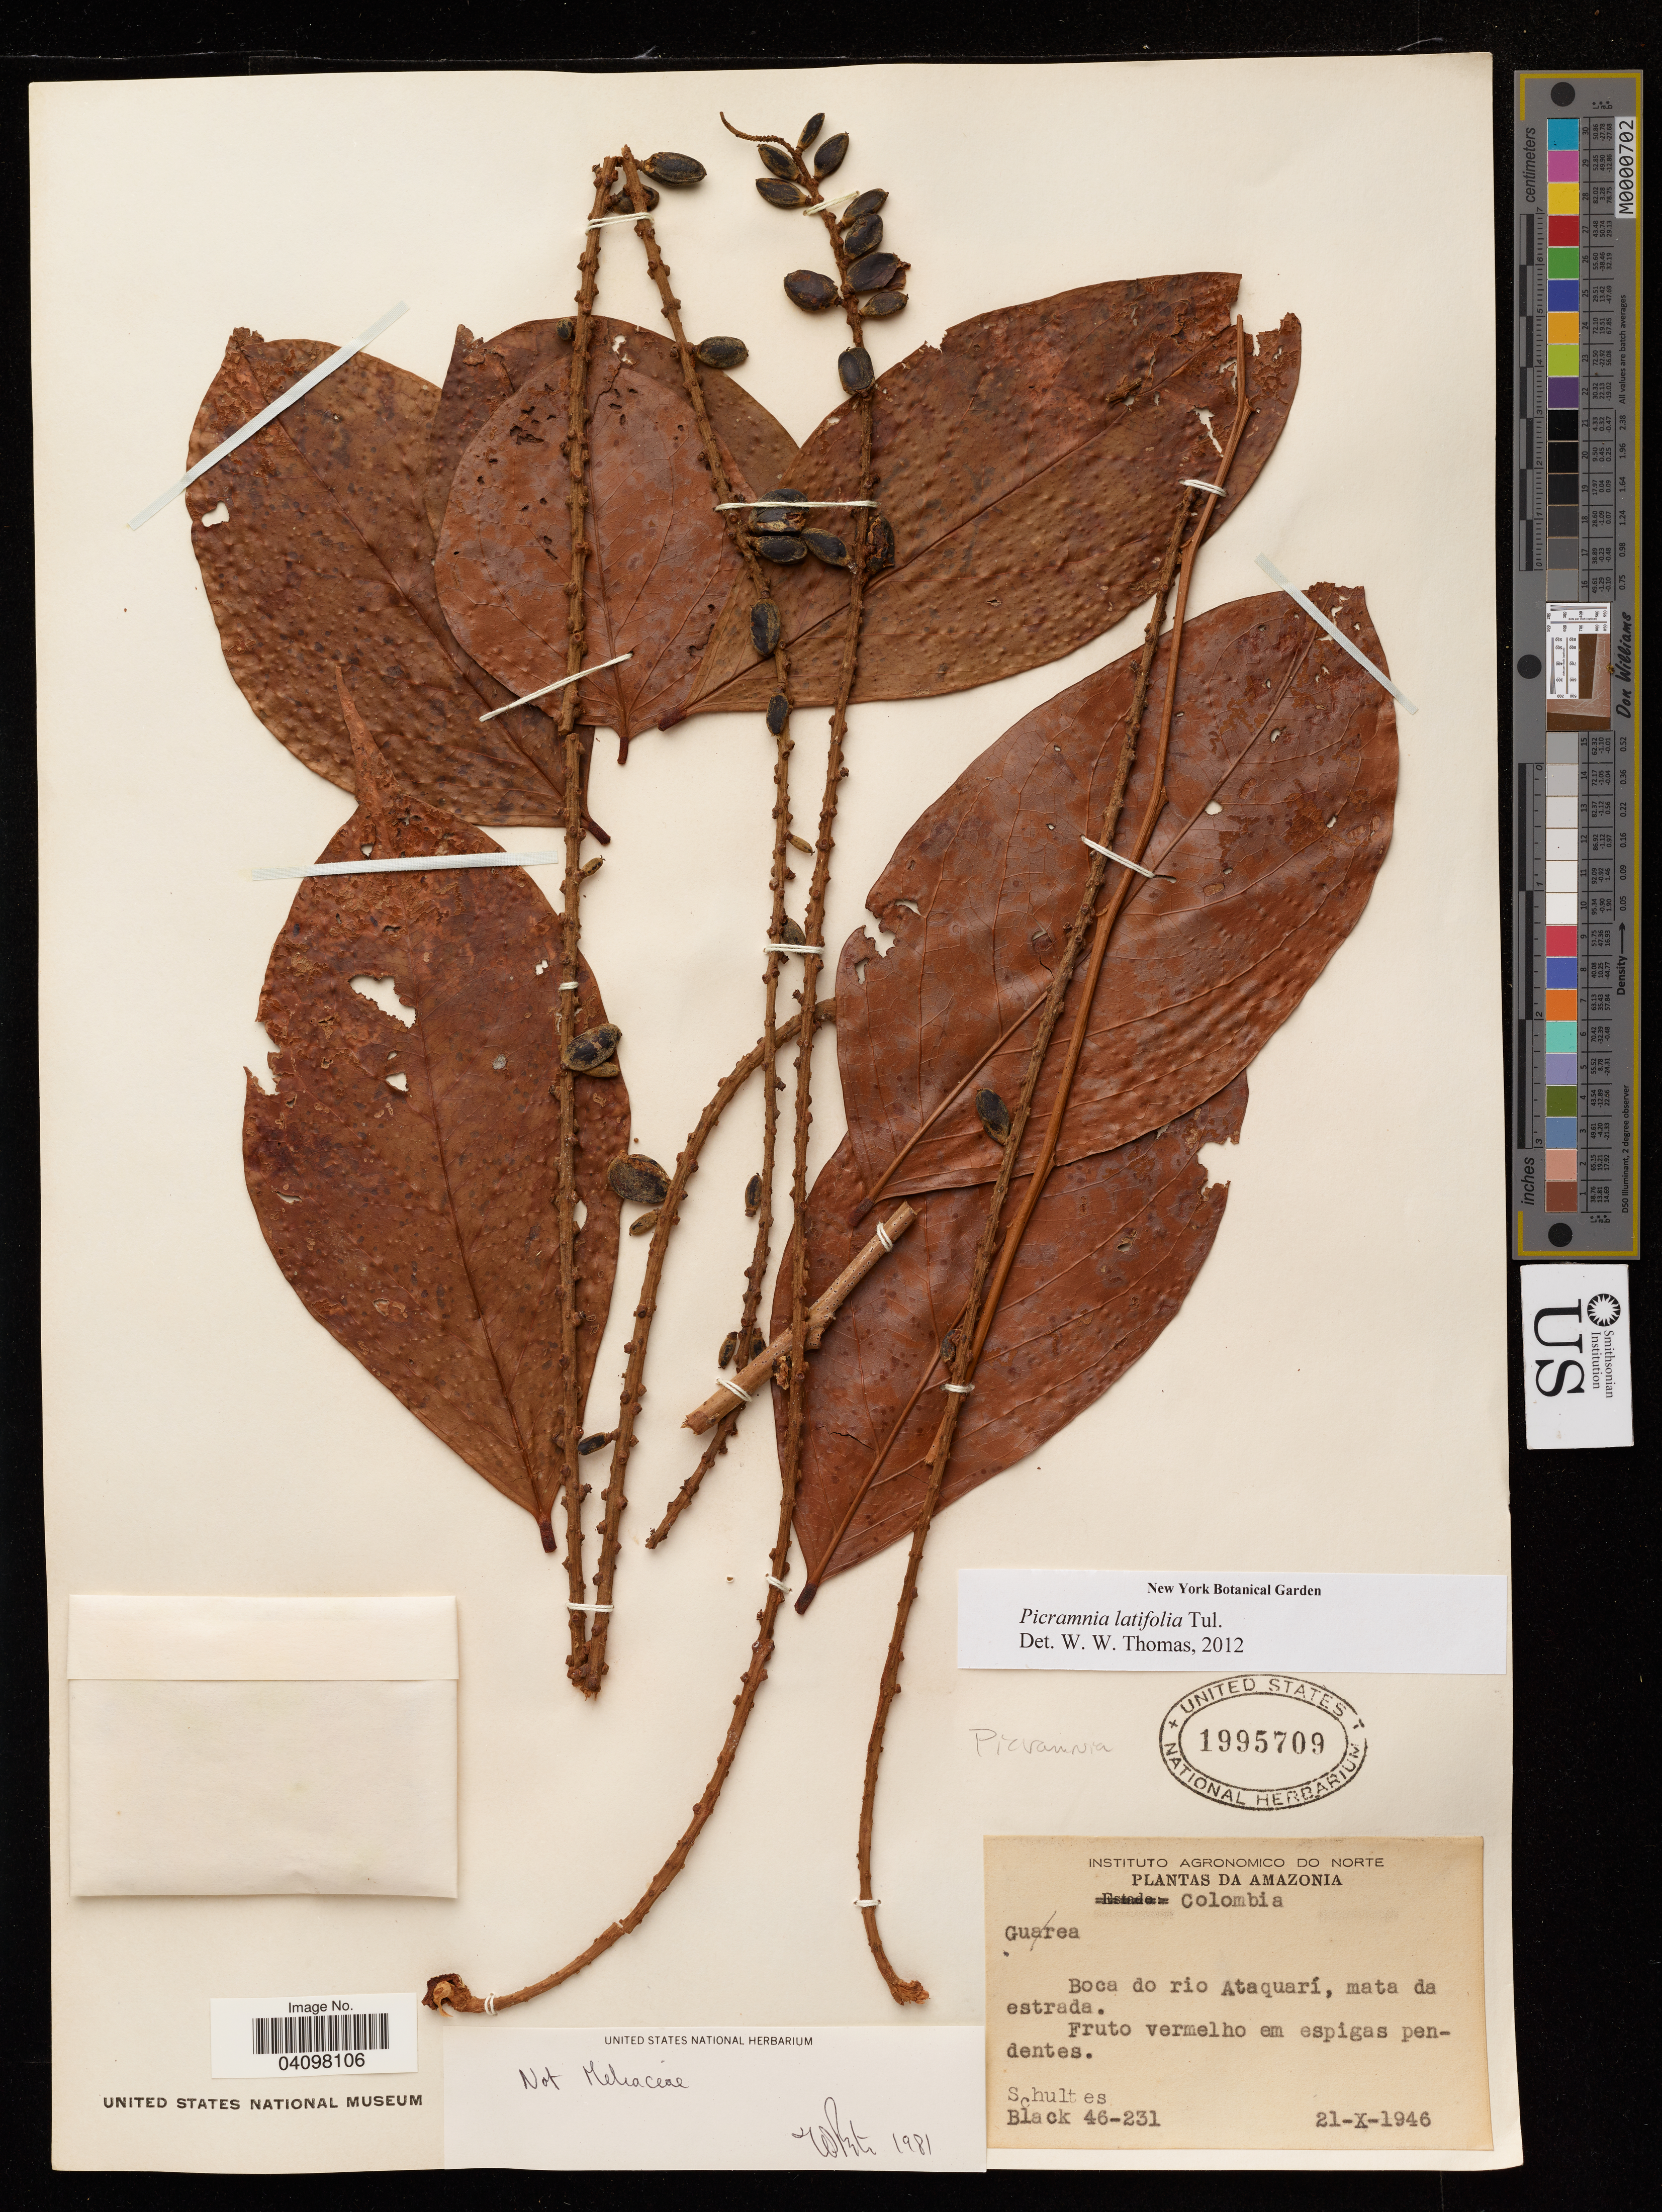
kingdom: Plantae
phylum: Tracheophyta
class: Magnoliopsida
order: Picramniales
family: Picramniaceae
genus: Picramnia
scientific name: Picramnia latifolia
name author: Tul.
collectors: S. Black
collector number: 46-231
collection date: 1946-10-21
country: Colombia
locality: Boca do rio Ataquarí, mata da estrada.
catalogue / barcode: US 1995709